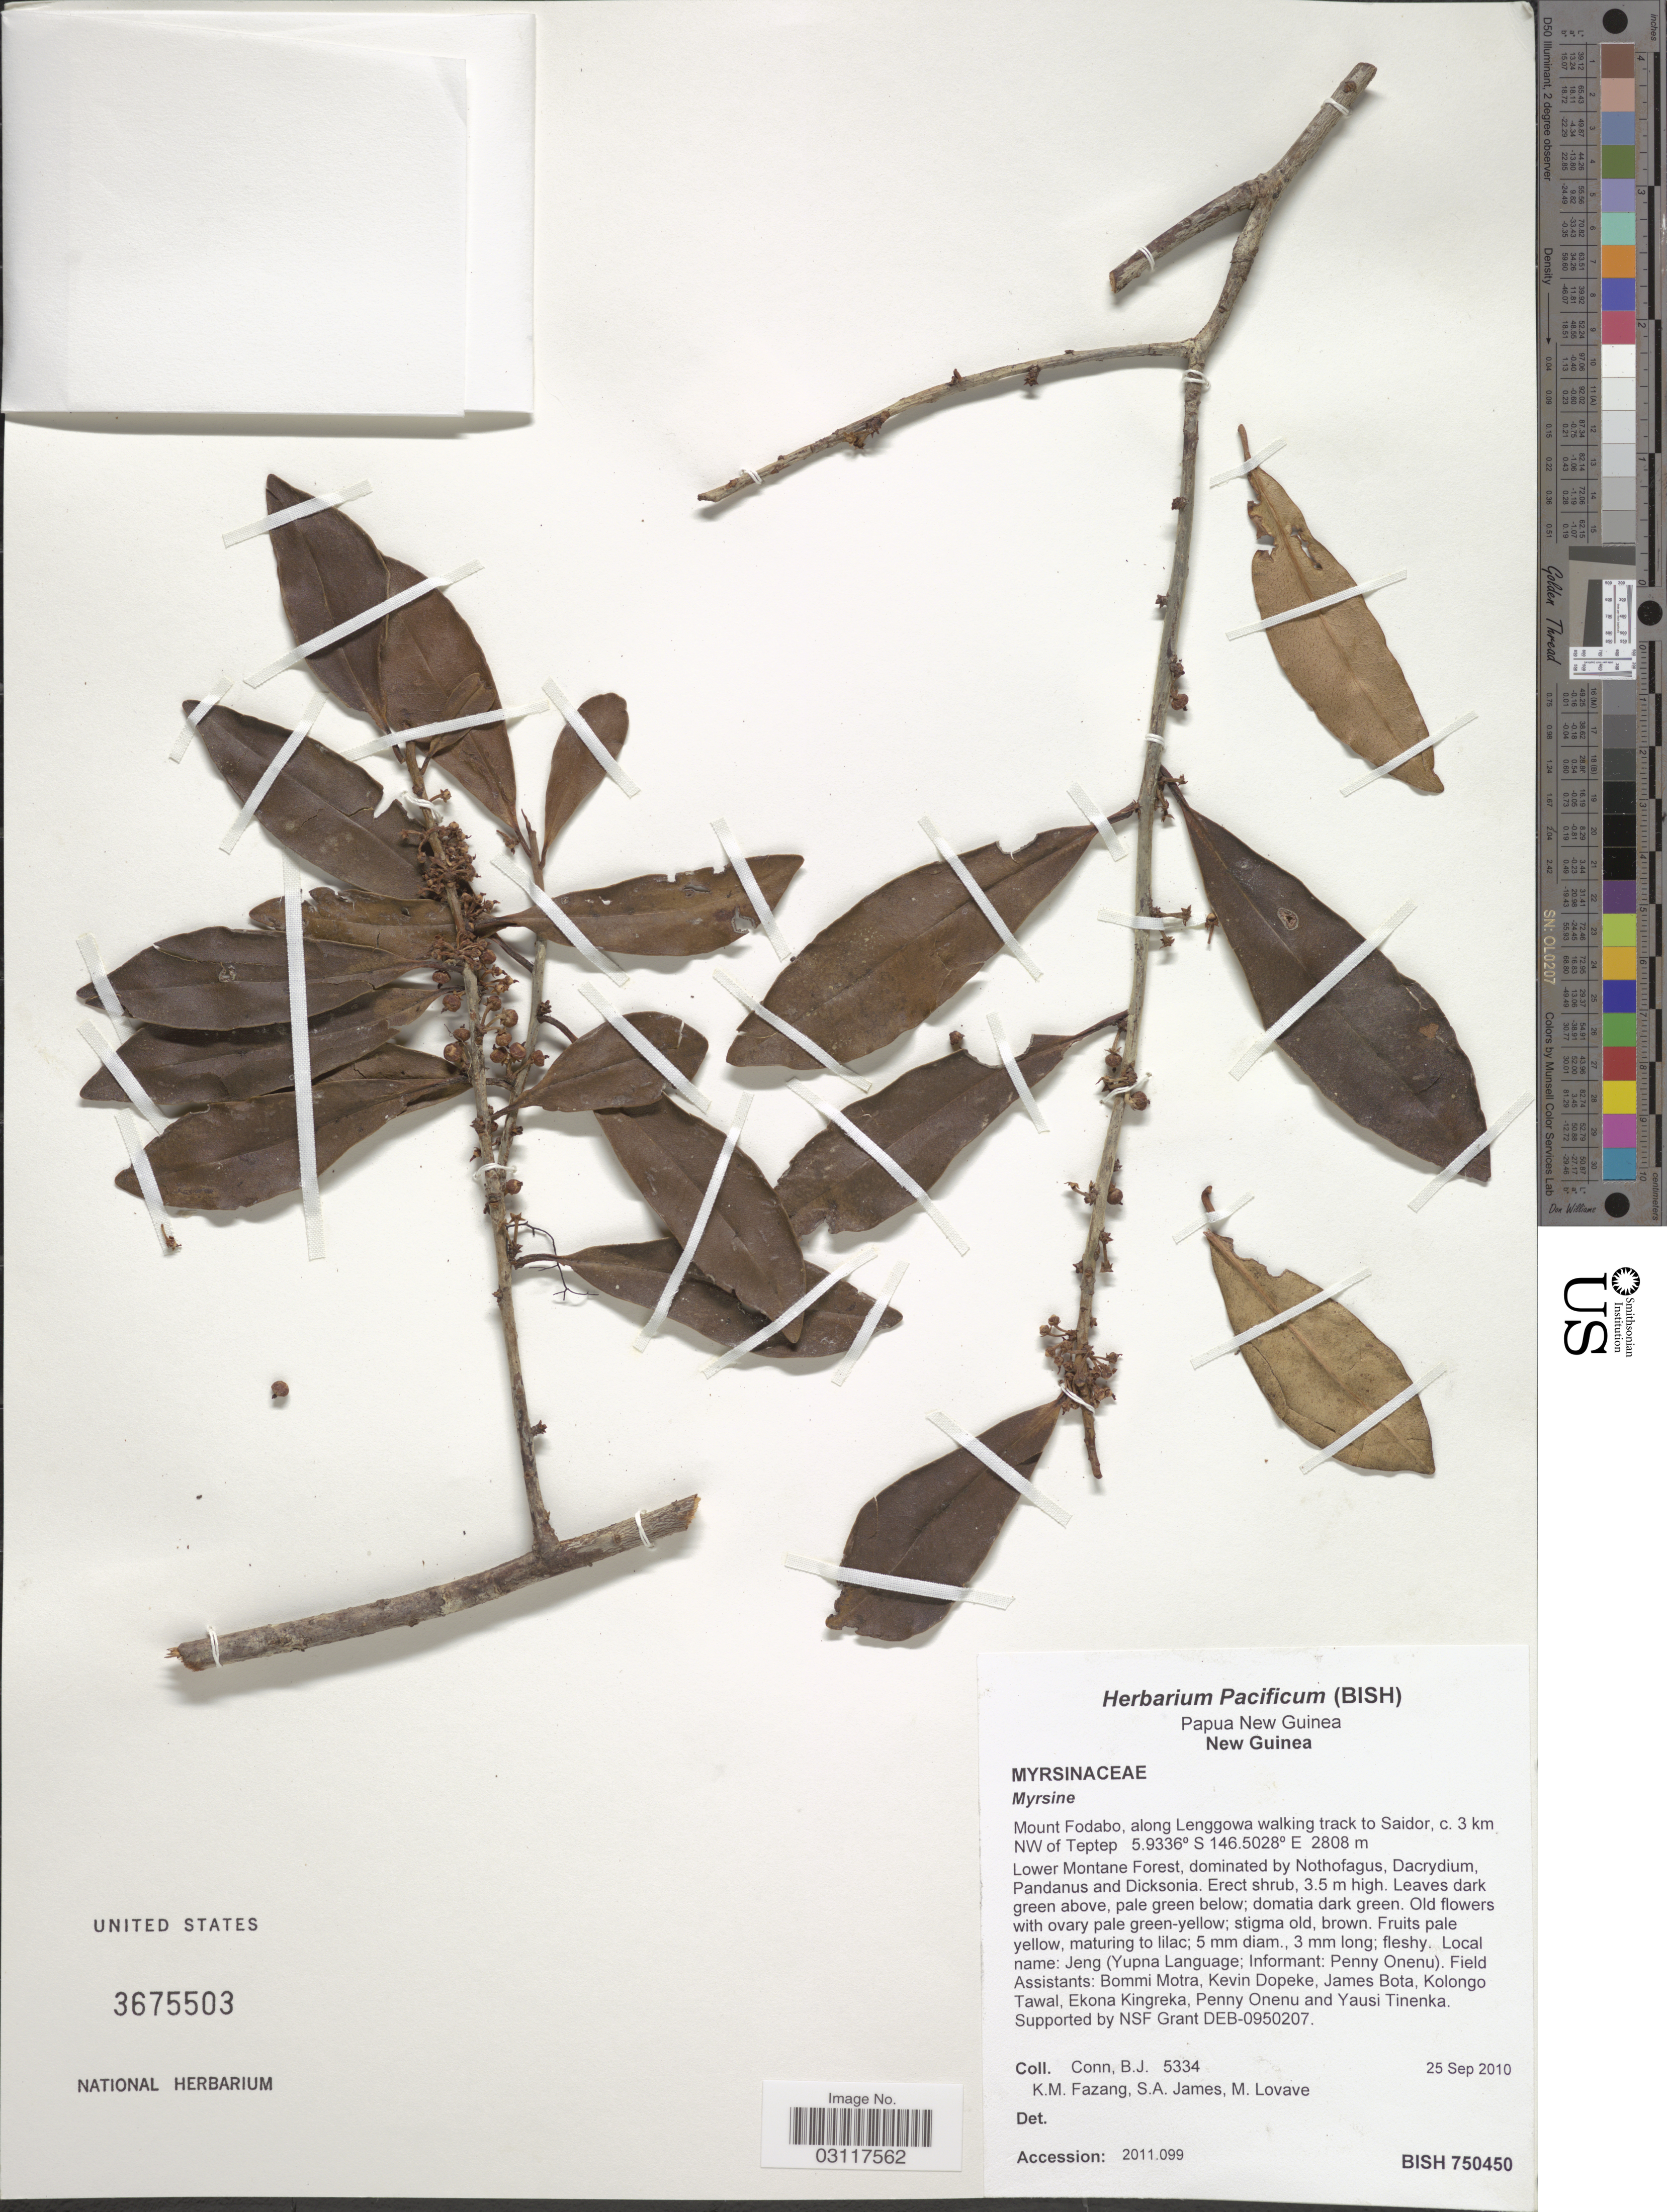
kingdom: Plantae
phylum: Tracheophyta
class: Magnoliopsida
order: Ericales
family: Primulaceae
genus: Myrsine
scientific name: Myrsine sp.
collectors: B. Conn, K. Fazang, S. James & M. Lovave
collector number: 5334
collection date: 2010-09-25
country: Papua New Guinea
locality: New Guinea, Mount Fodabo, along Lenggowa walking track to Saidor, c. 3 km. NW of Teptep.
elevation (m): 2808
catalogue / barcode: US 3675503